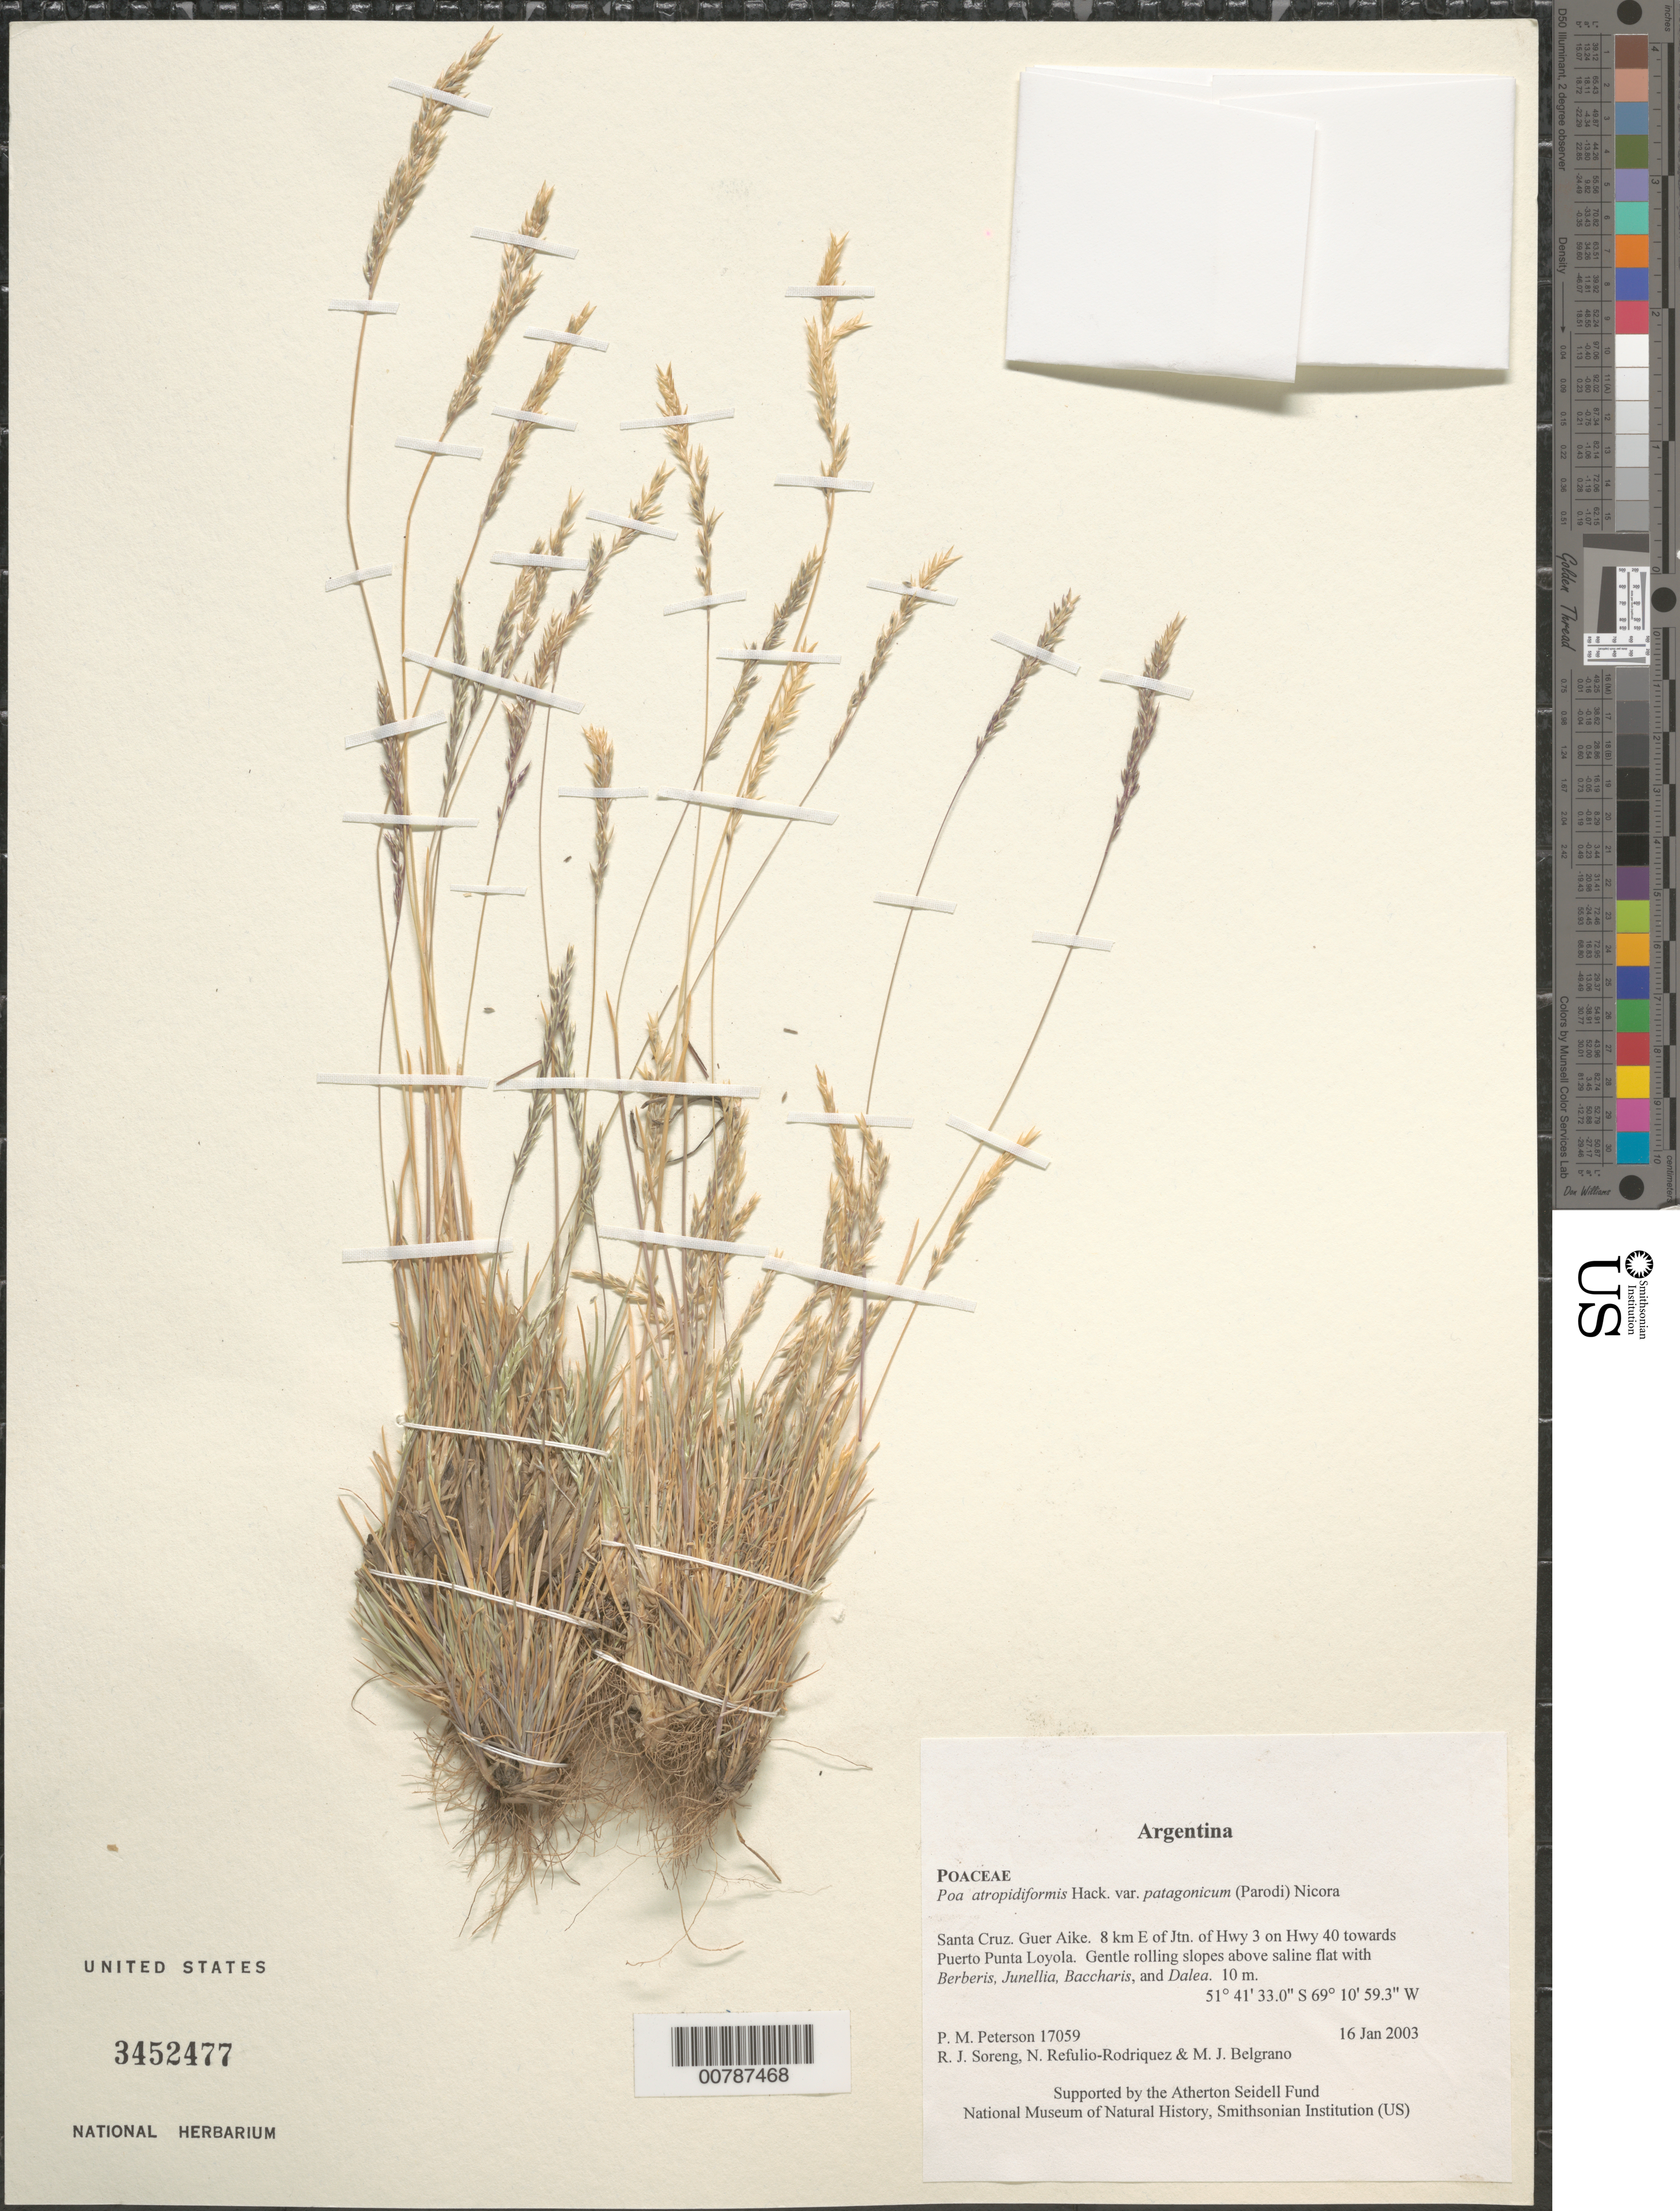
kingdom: Plantae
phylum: Tracheophyta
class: Liliopsida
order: Poales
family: Poaceae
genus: Poa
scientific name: Poa atropidiformis var. patagonicum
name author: (Parodi) Nicora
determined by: Soreng, Robert J., Research Associate (BOT), Smithsonian Institution - National Museum of Natural History (UNITED STATES)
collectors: P. M. Peterson, R. J. Soreng, N. Refulio-Rodríguez & M. Belgrano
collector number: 17059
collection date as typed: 16 Jan 2003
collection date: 2003-01-16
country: Argentina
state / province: Santa Cruz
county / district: Guer Aike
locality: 8 km E of Jtn. of Hwy 3 on Hwy 40 towards Puerto Punta Loyola. Gentle rolling slopes above saline flat with Berberis, Junellia, Baccharis, and Dalea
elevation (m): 10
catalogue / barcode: US 3452477